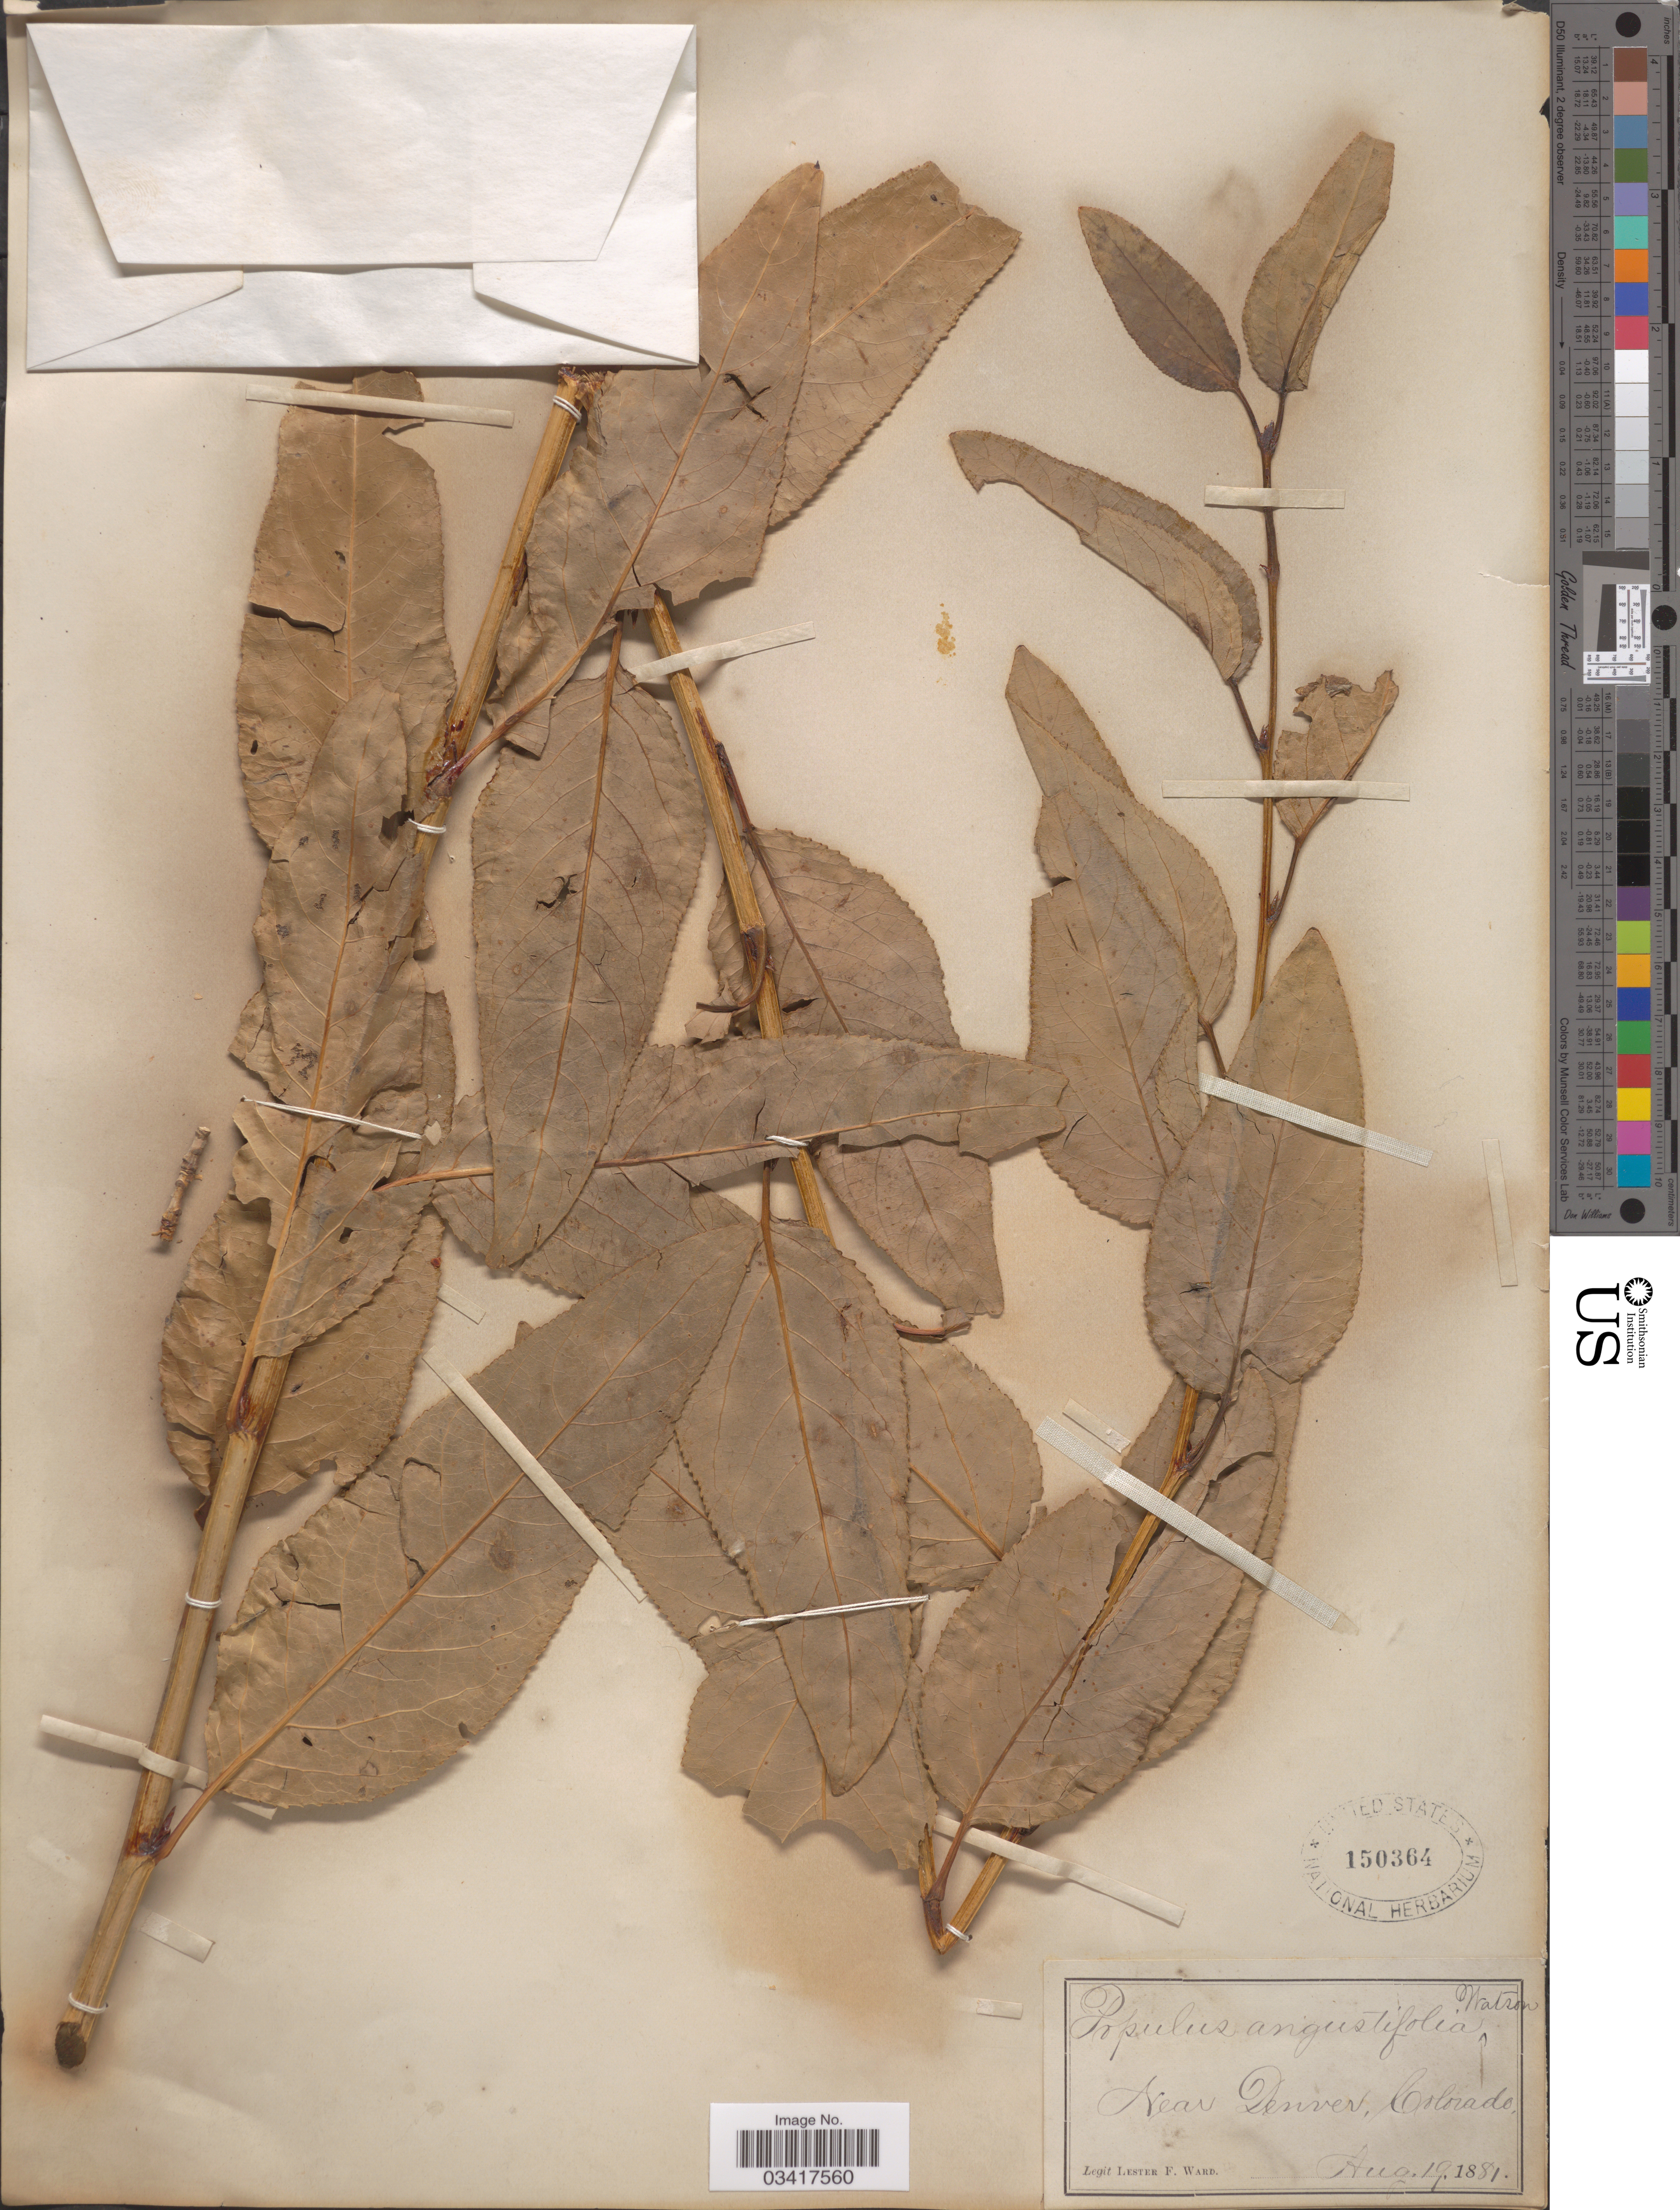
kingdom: Plantae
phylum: Tracheophyta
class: Magnoliopsida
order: Malpighiales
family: Salicaceae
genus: Populus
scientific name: Populus angustifolia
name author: E. James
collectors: L. F. Ward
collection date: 1881-08-19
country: United States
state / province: Colorado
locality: Near Denver.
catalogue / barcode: US 150364